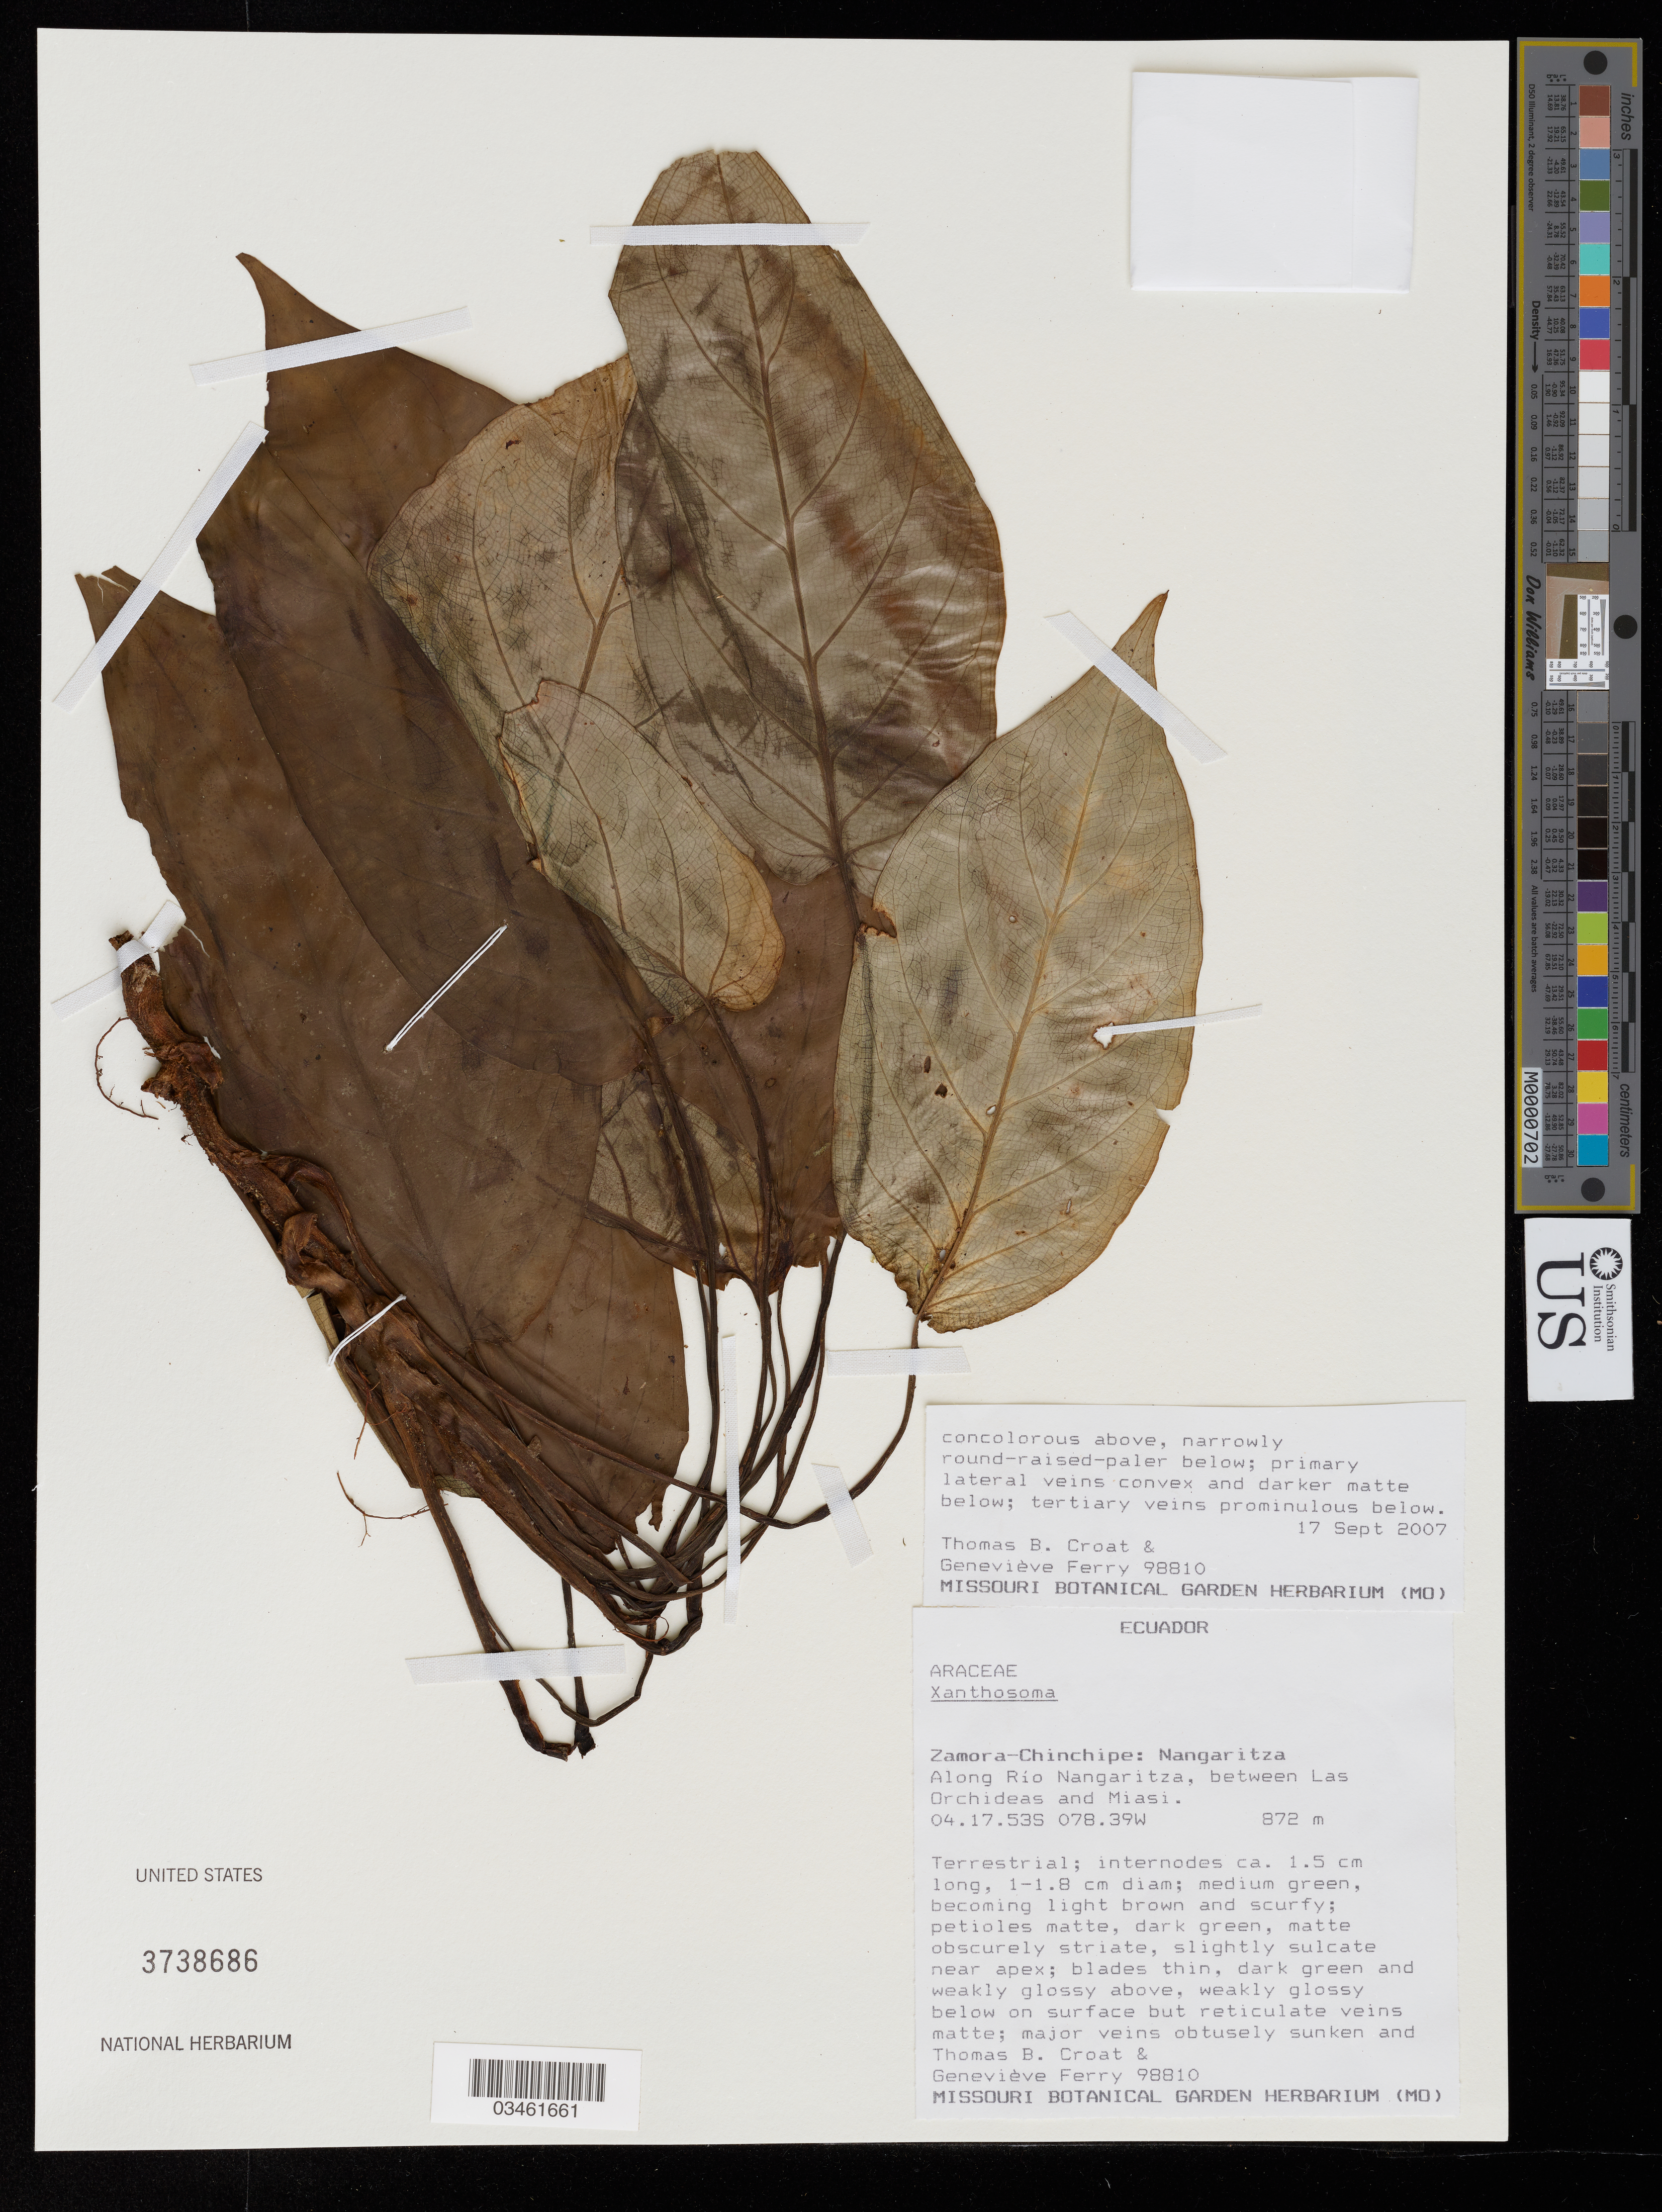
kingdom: Plantae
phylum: Tracheophyta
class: Liliopsida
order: Alismatales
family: Araceae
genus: Xanthosoma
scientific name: Xanthosoma sp.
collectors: T. B. Croat & G. Ferry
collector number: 98810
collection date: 2007-09-17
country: Ecuador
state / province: Zamora-Chinchipe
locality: Nangaritza. Along Río Nangaritza, between Las Orchideas and Miasi.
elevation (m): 872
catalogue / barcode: US 3738686